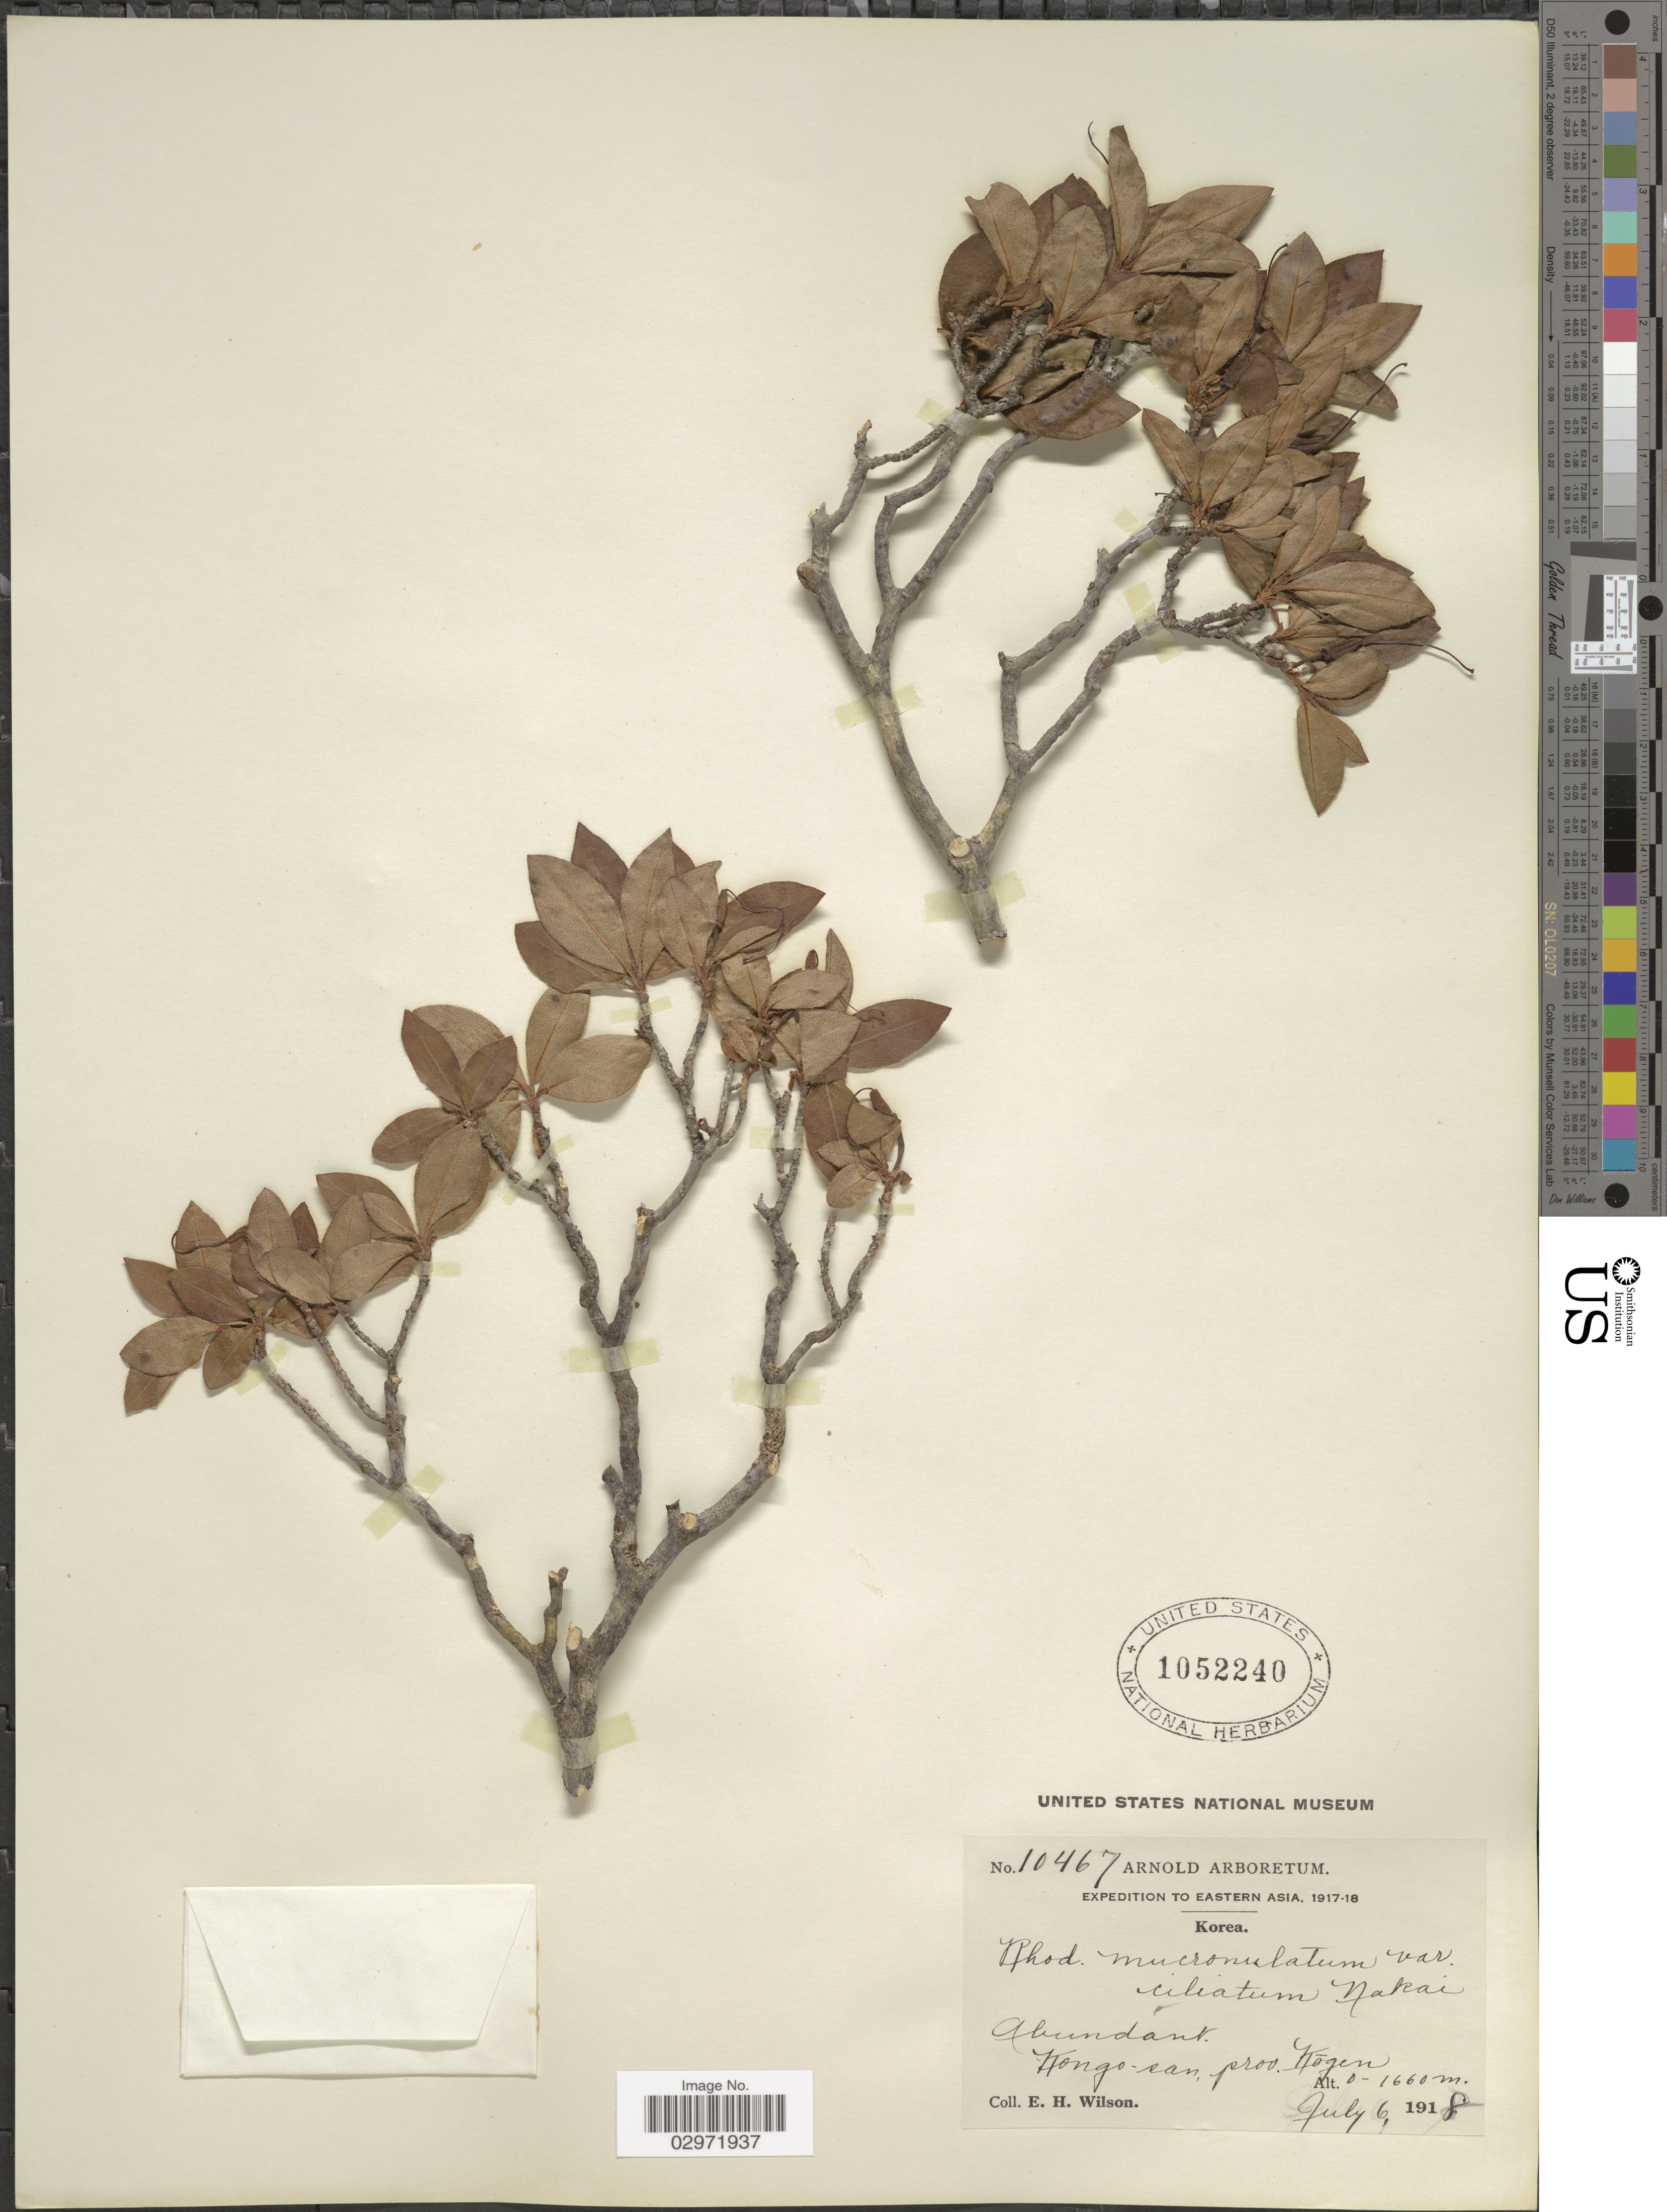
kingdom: Plantae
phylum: Tracheophyta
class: Magnoliopsida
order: Ericales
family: Ericaceae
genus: Rhododendron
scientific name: Rhododendron mucronulatum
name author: Turcz.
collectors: E. Wilson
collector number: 10467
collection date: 1918-07-06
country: North Korea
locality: Eastern Asia, Korea, Kongo-san, prov. Kogen.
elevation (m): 0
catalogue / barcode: US 1052240